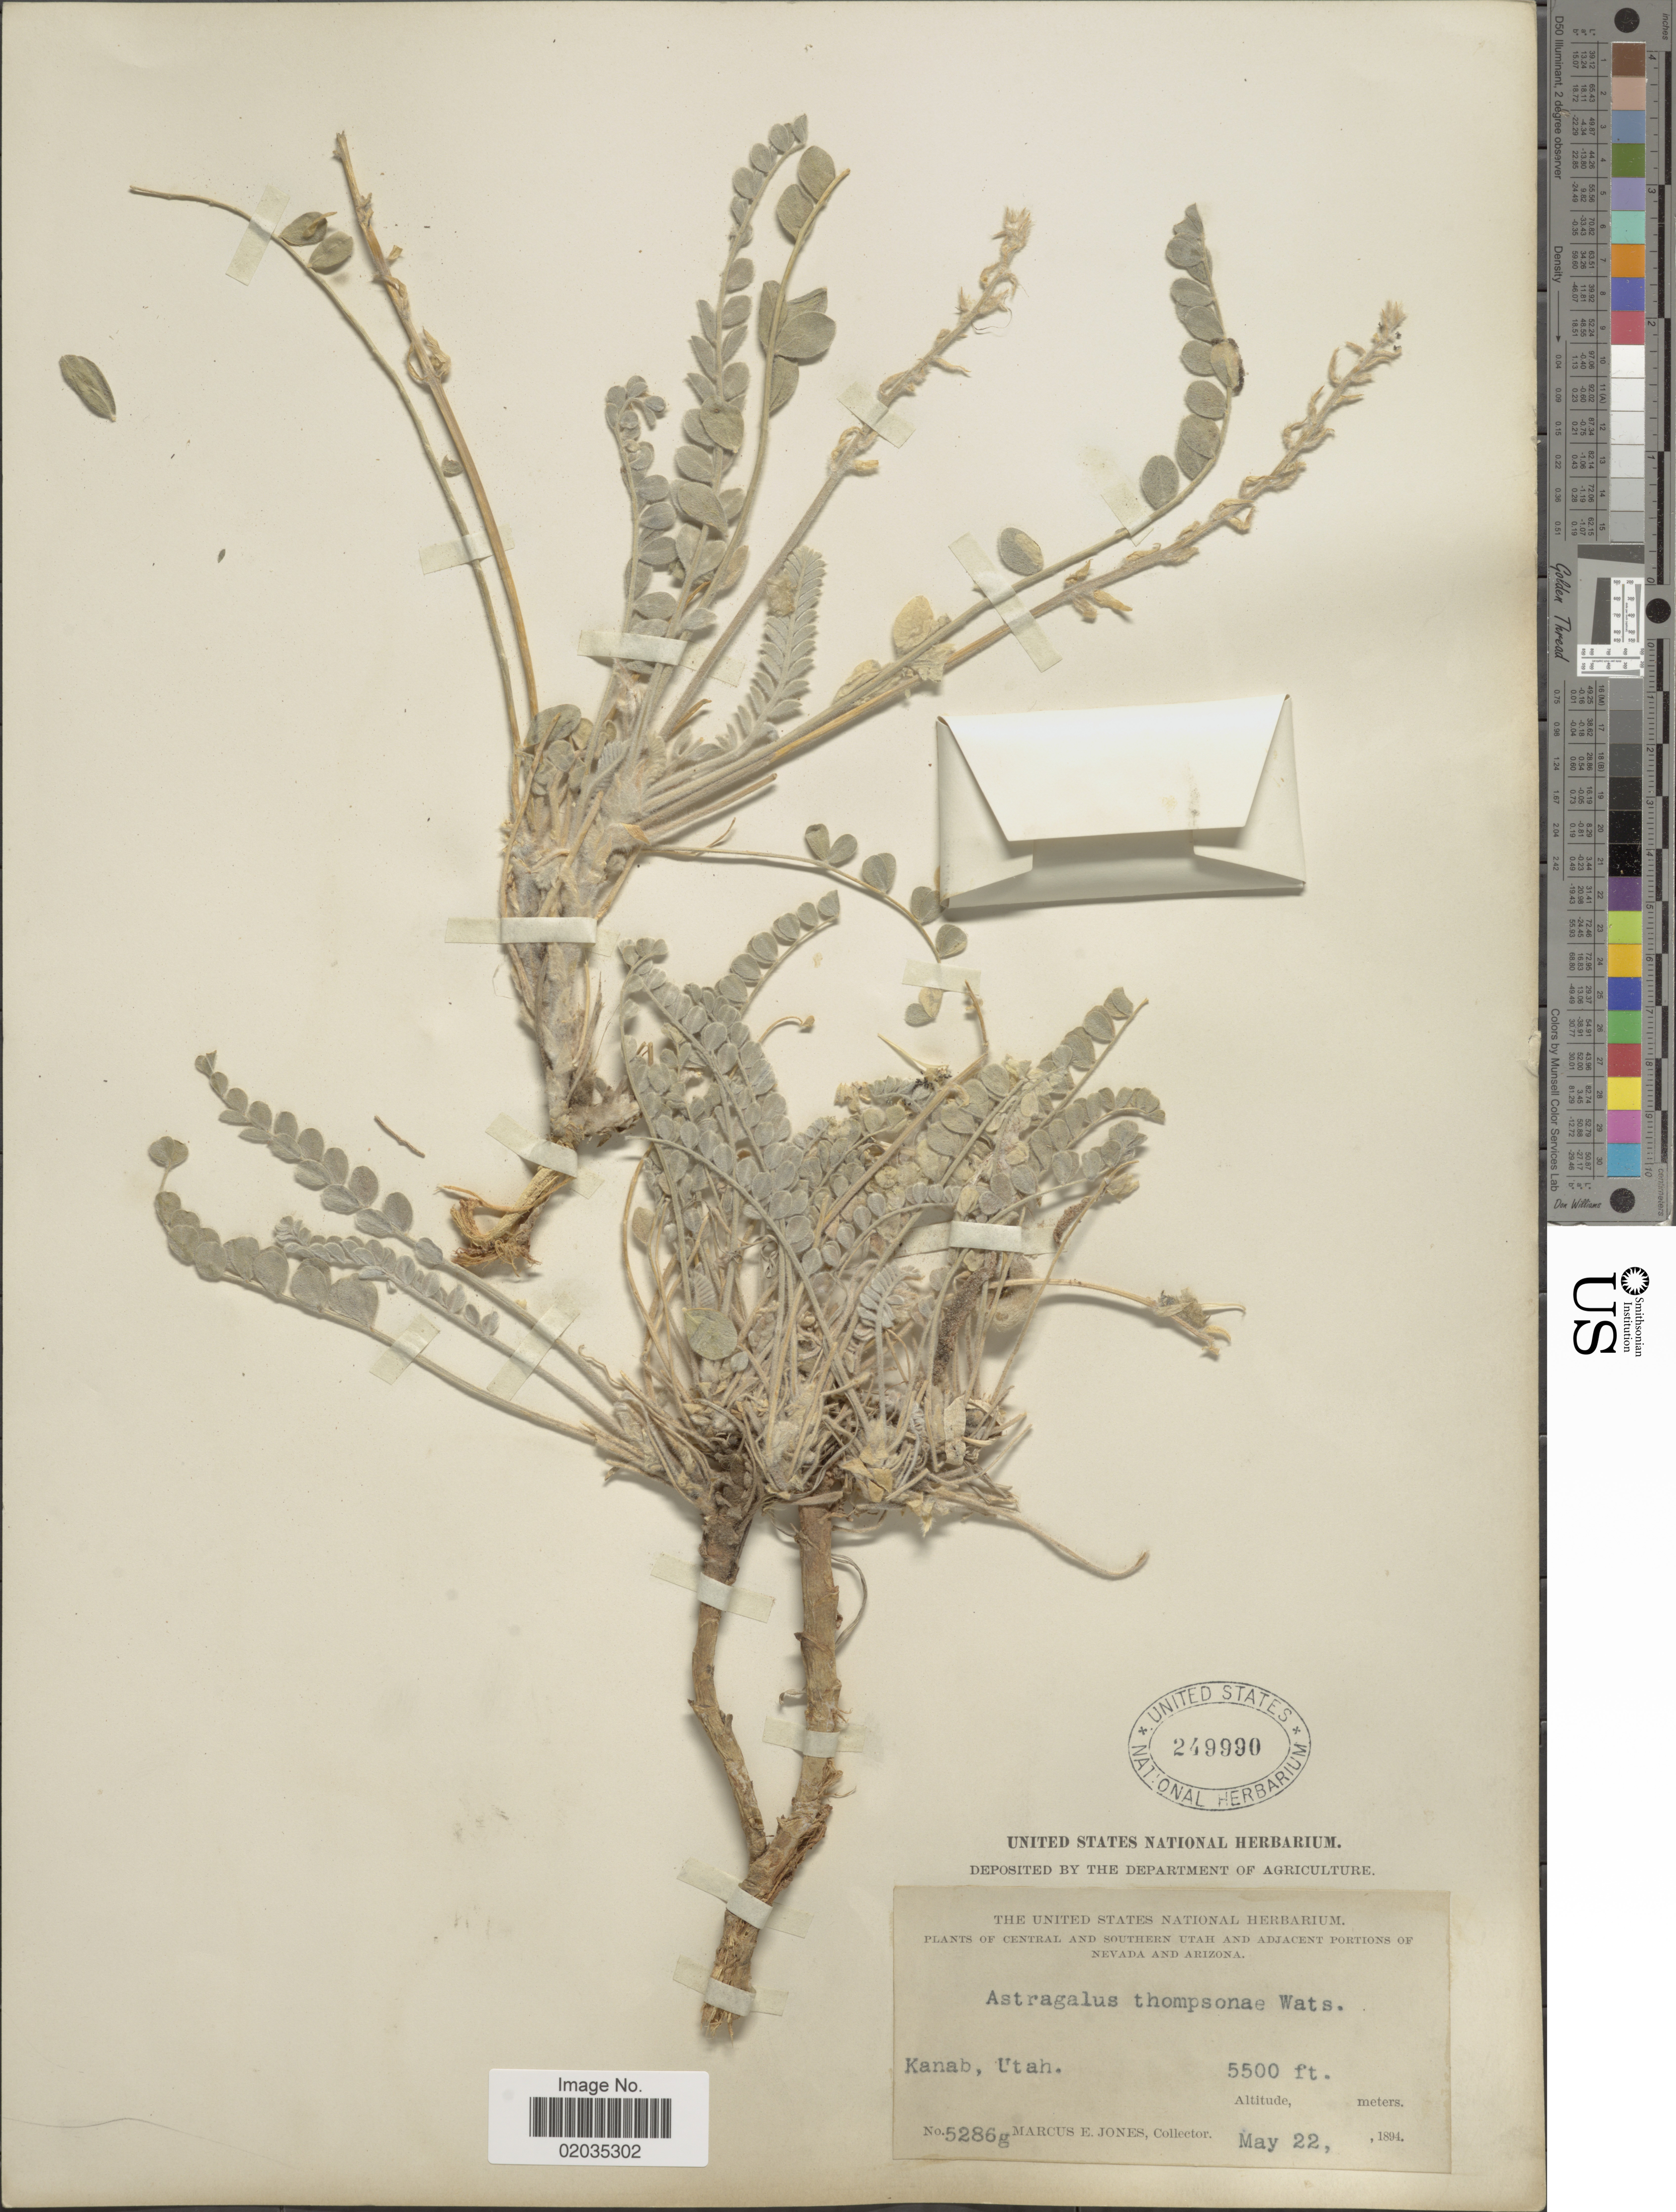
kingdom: Plantae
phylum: Tracheophyta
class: Magnoliopsida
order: Fabales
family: Fabaceae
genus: Astragalus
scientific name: Astragalus thompsonae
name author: S. Watson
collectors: M. E. Jones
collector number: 5286g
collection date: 1894-05-22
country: United States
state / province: Utah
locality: Central and southern Utah. Kanab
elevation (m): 1676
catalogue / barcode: US 249990